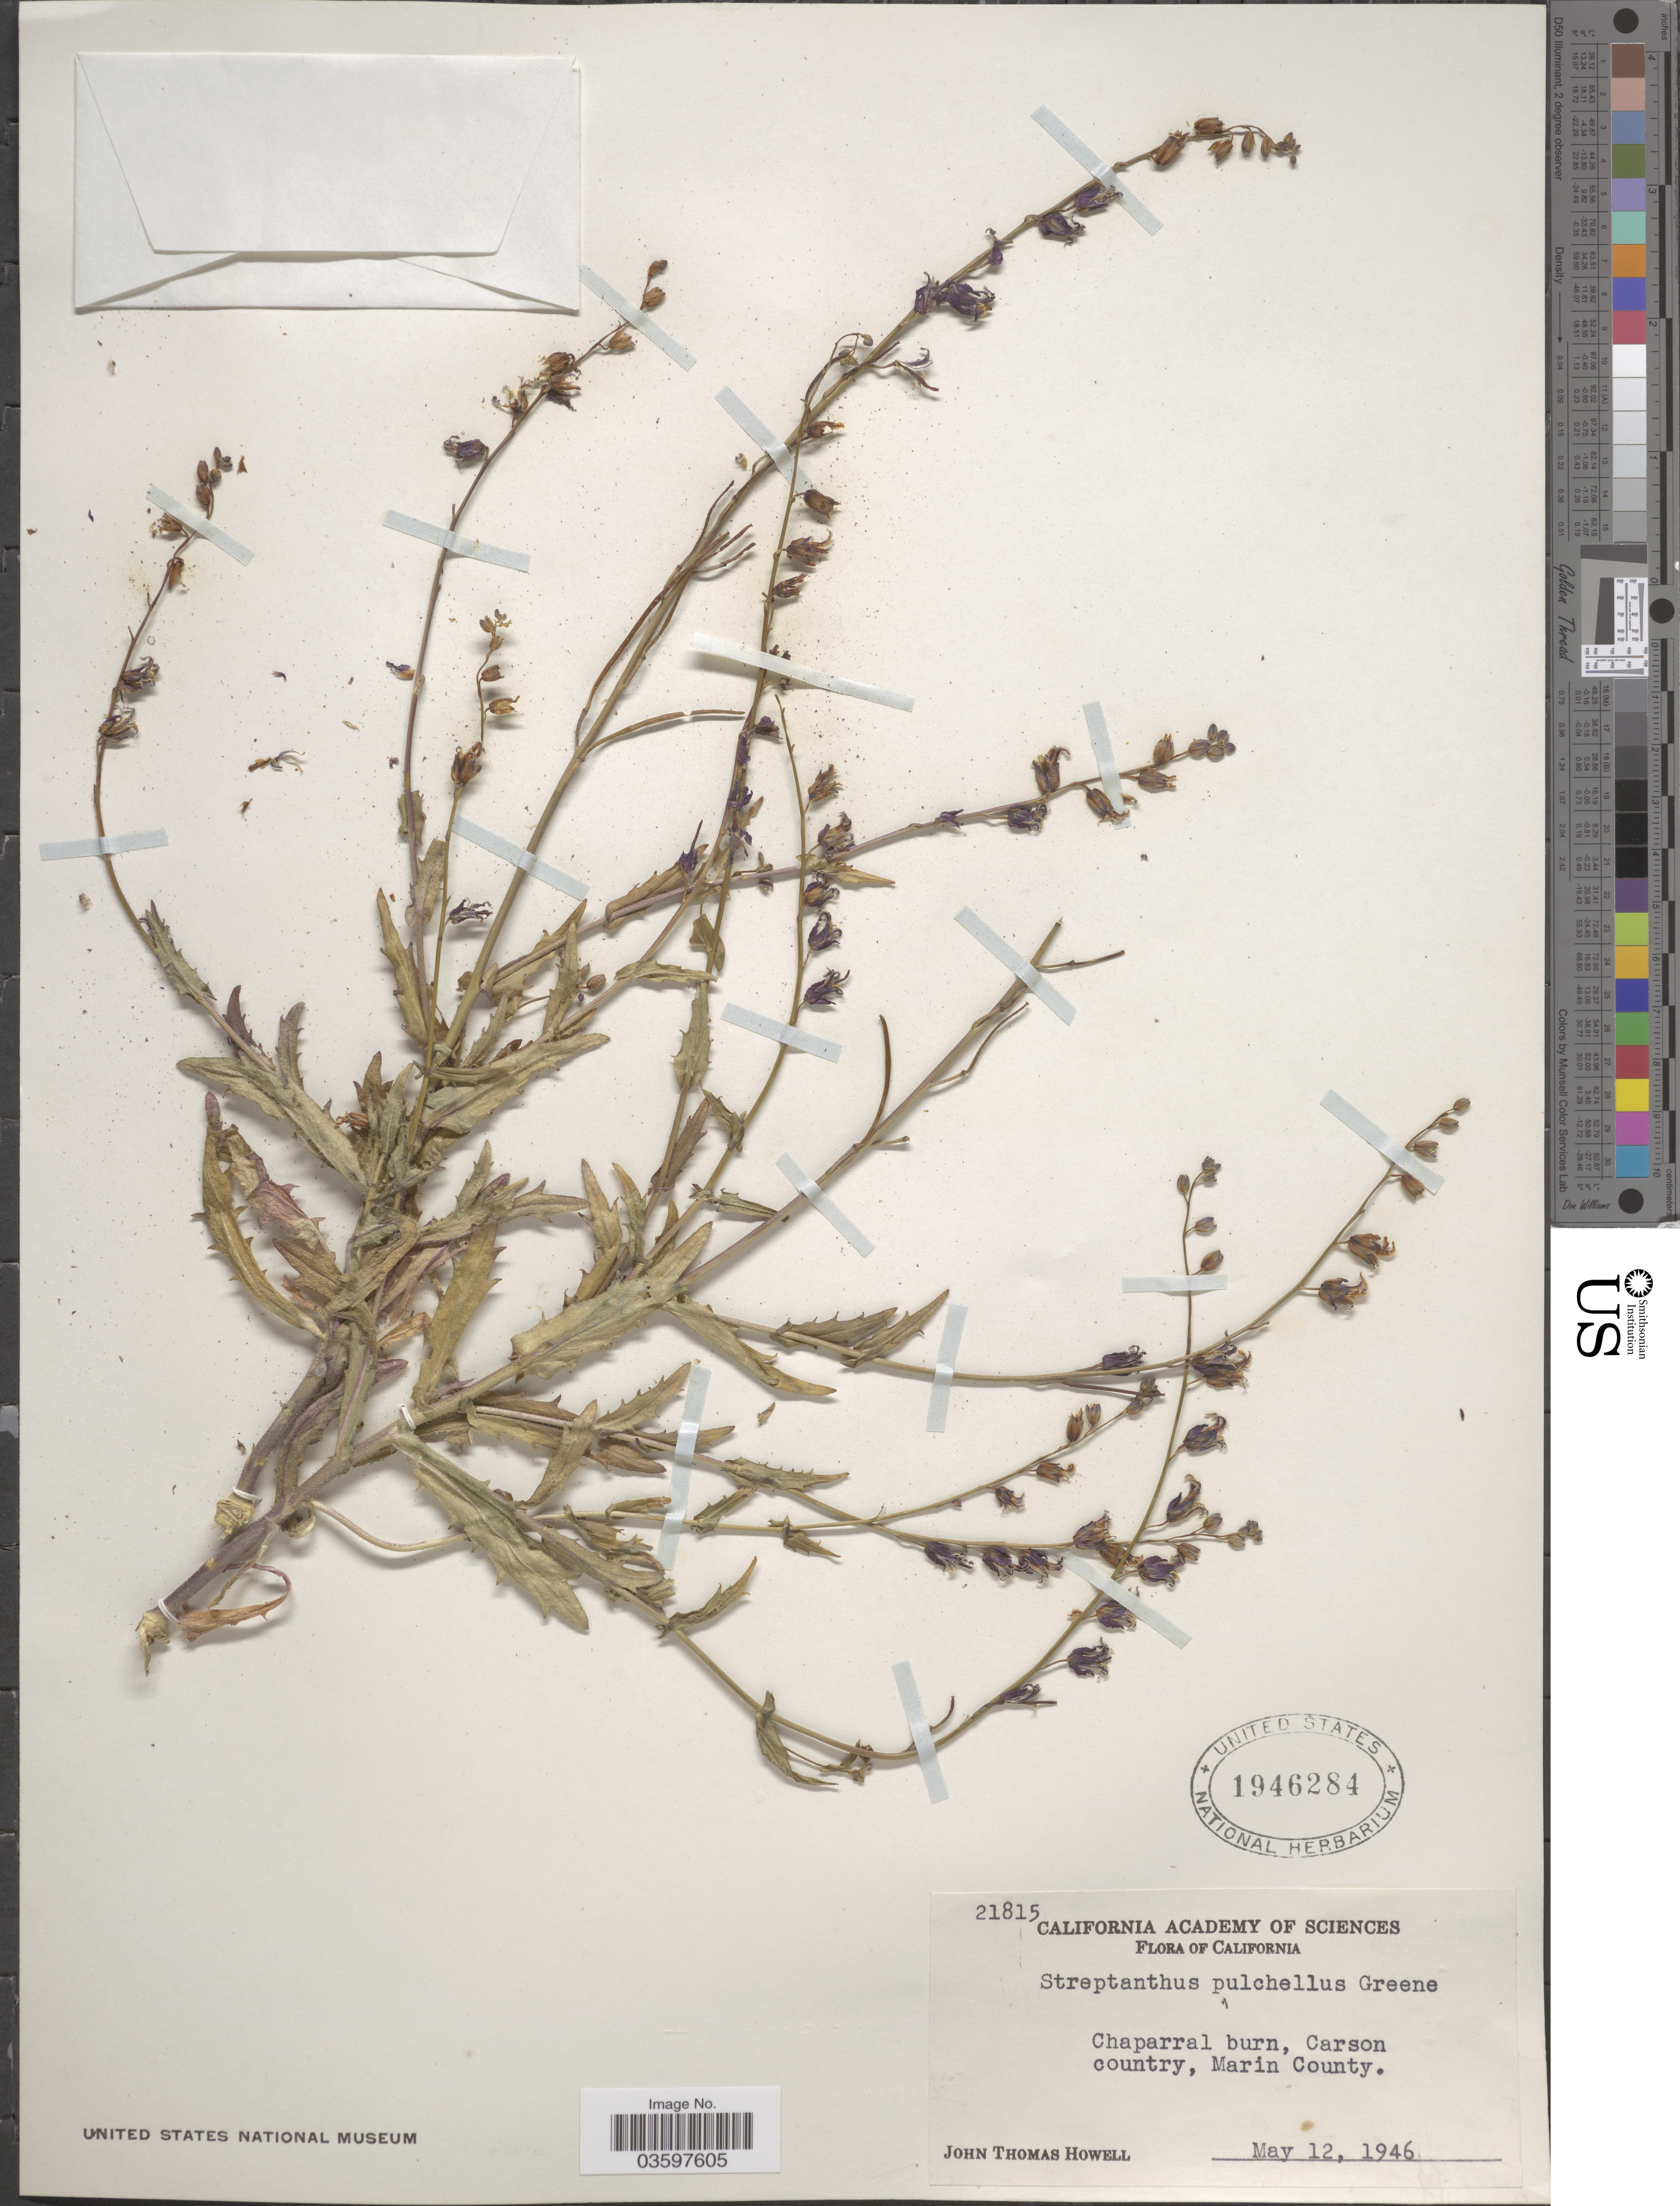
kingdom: Plantae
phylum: Tracheophyta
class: Magnoliopsida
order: Brassicales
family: Brassicaceae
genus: Streptanthus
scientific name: Streptanthus glandulosus subsp. pulchellus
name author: (Greene) Jeps.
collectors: J. T. Howell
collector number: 21815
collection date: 1946-05-12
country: United States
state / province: California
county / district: Marin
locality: Chaparral burn, Carson country, Marin County.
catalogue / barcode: US 1946284